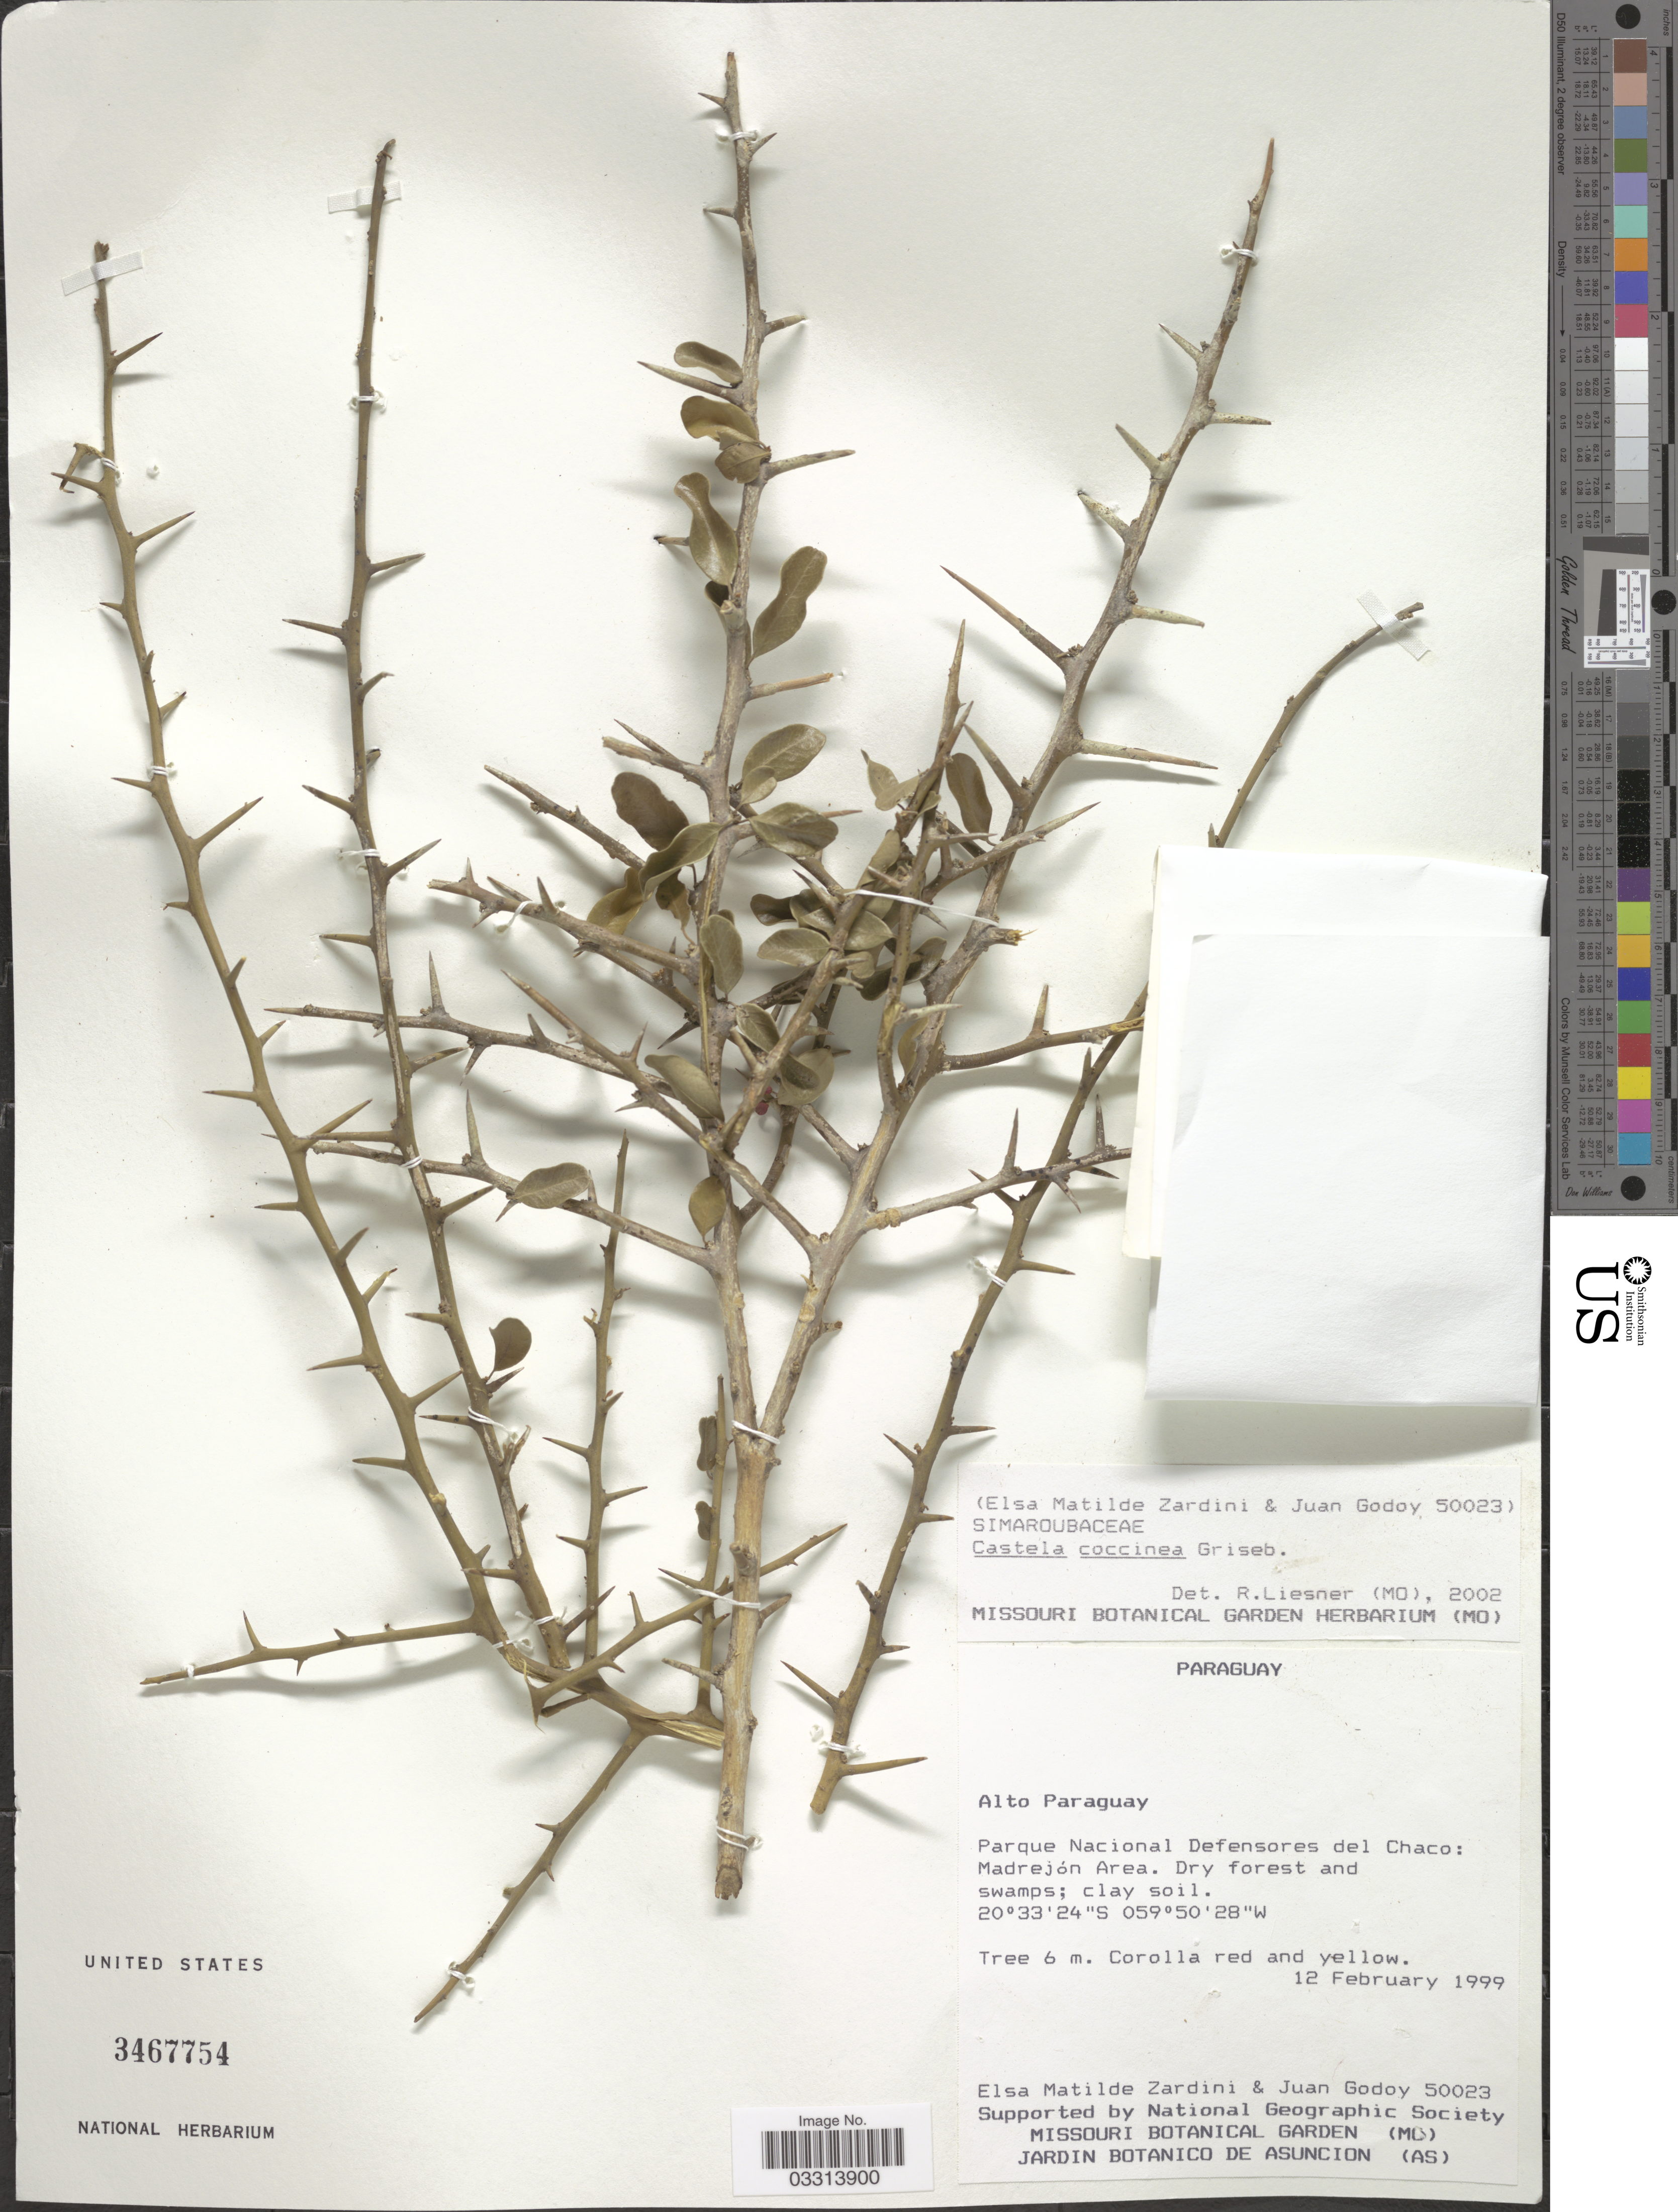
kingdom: Plantae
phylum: Tracheophyta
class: Magnoliopsida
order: Sapindales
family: Simaroubaceae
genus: Castela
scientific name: Castela coccinea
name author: Griseb.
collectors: E. M. Zardini & J. Godoy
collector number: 50023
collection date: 1999-02-12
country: Paraguay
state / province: Alto Paraguay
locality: Parque Nacional Defensores del Chaco: Madrejón Area.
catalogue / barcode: US 3467754